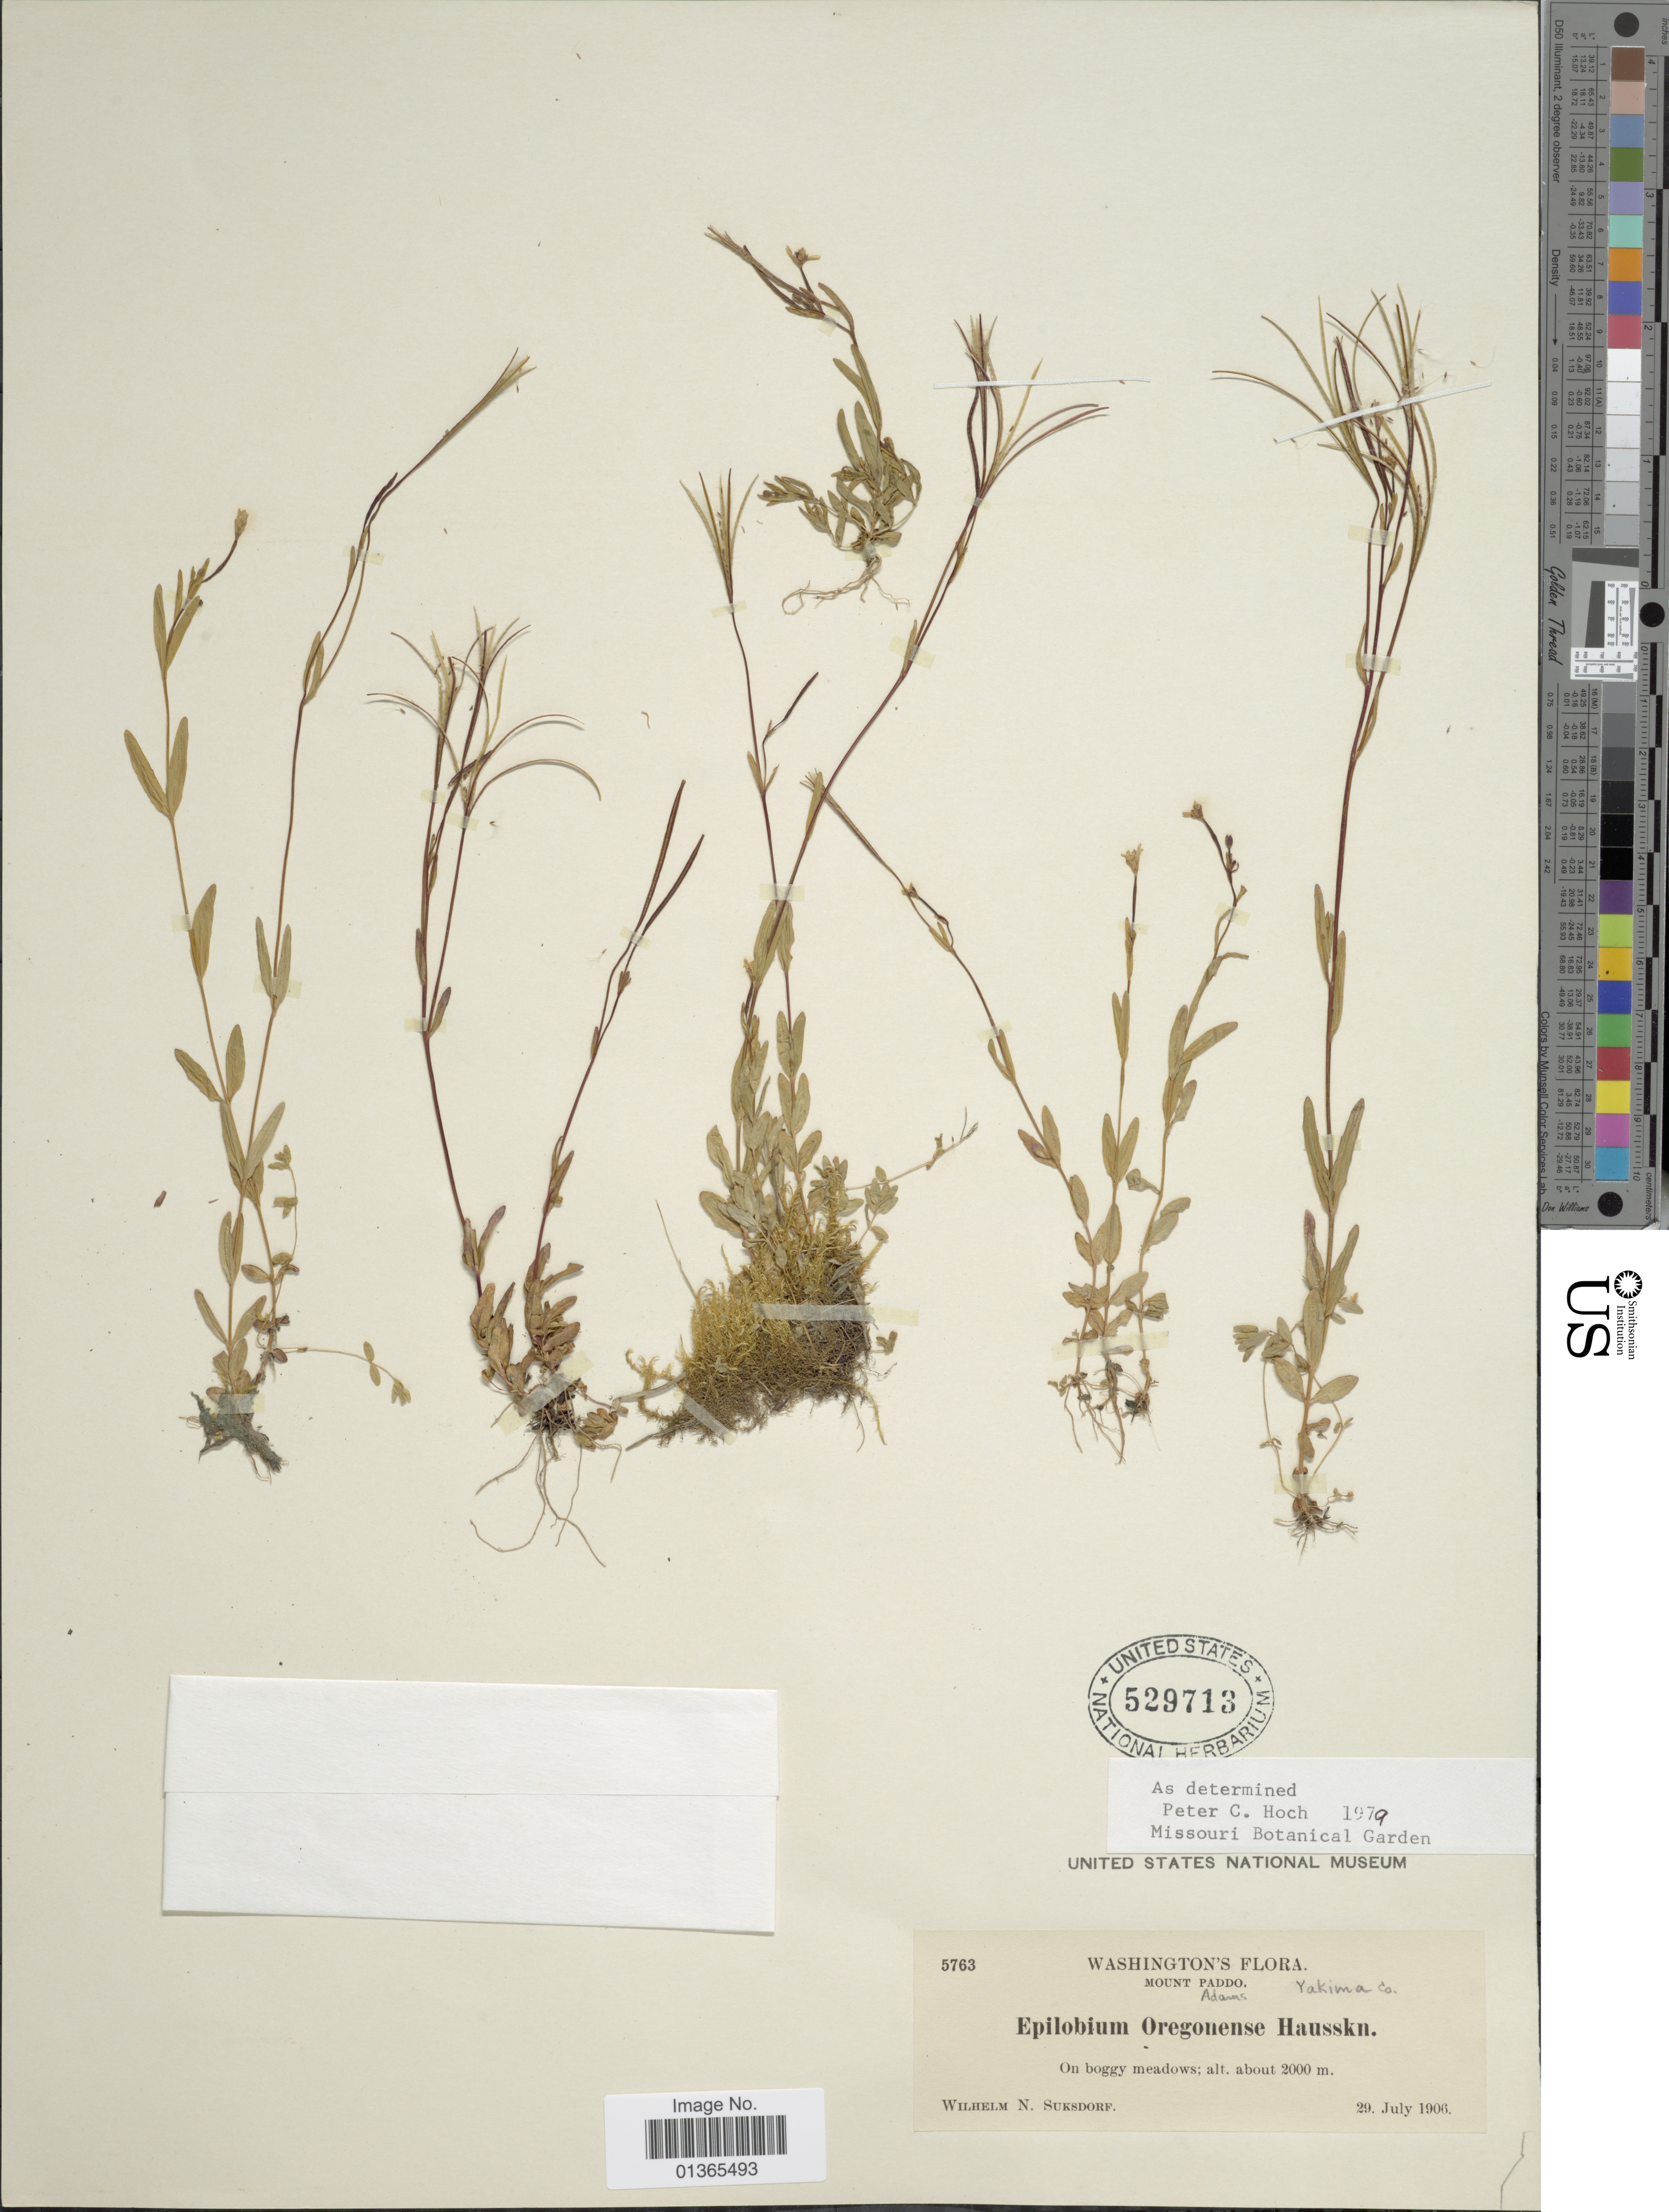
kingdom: Plantae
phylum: Tracheophyta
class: Magnoliopsida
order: Myrtales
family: Onagraceae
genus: Epilobium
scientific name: Epilobium oregonense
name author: Hausskn.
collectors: W. N. Suksdorf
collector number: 5763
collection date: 1906-07-29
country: United States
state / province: Washington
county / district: Yakima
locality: Mount Paddo. Adams. Yakima Co.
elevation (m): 2000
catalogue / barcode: US 529713